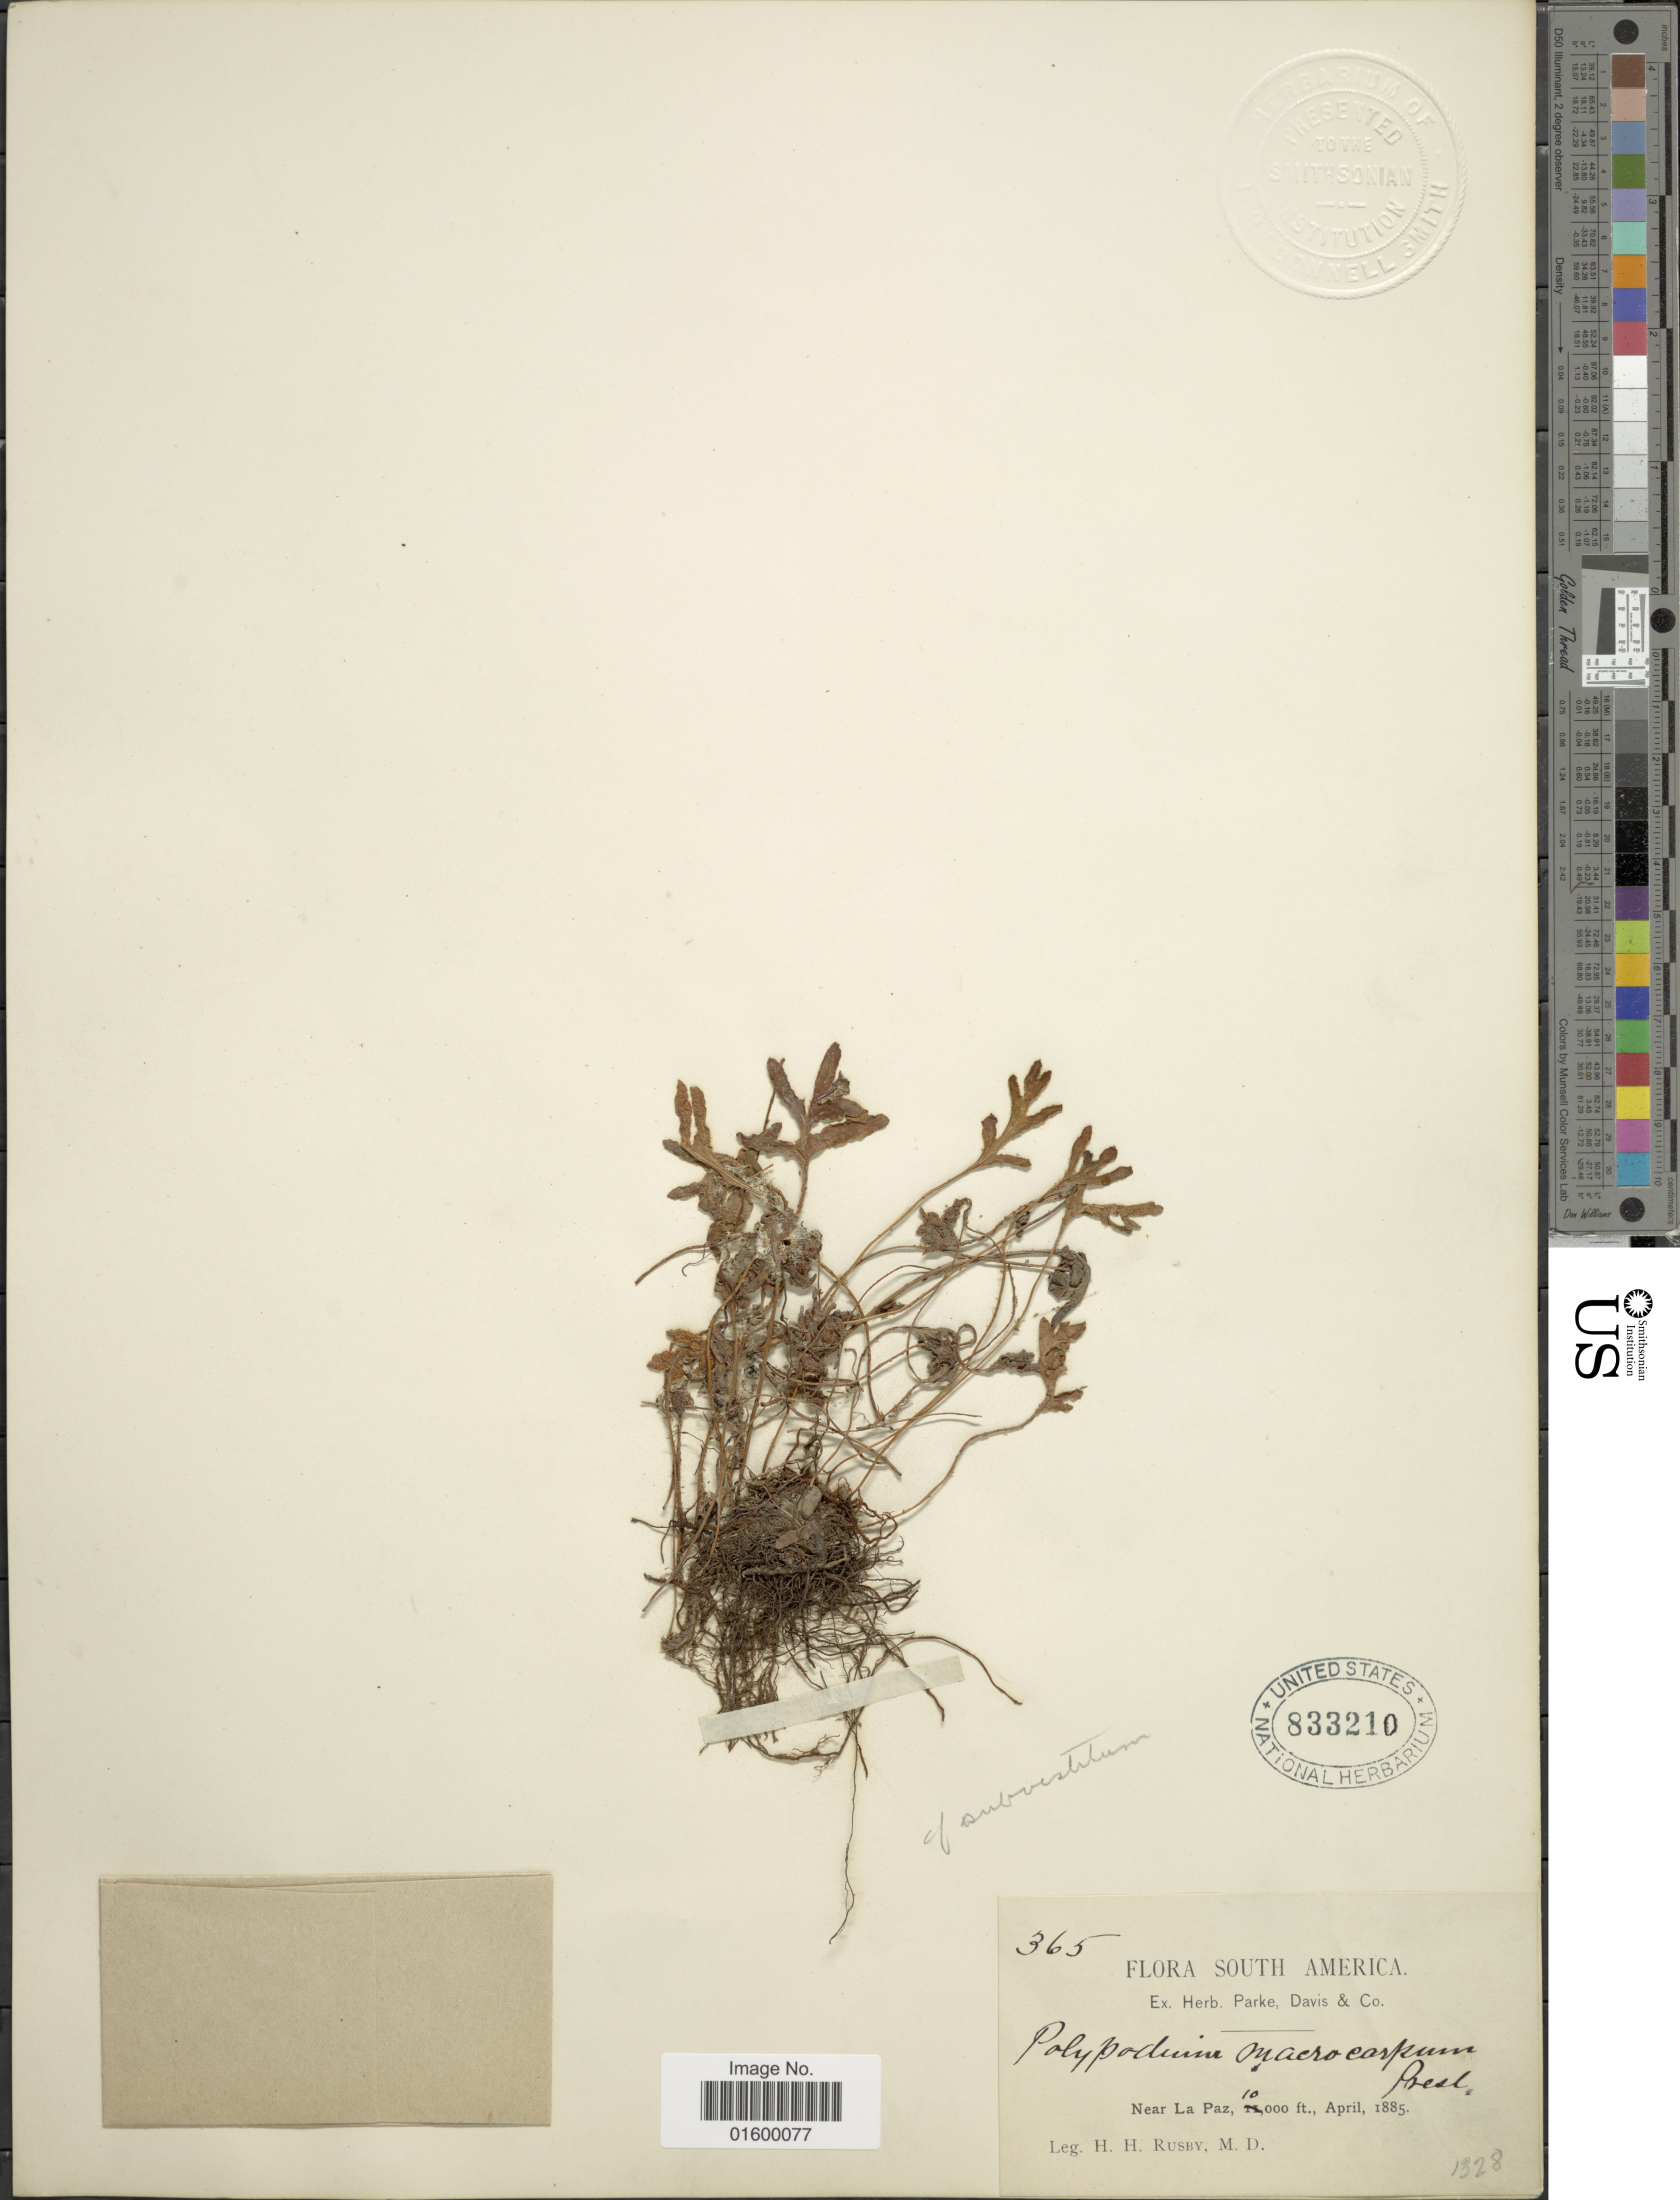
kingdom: Plantae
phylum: Tracheophyta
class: Polypodiopsida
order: Polypodiales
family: Polypodiaceae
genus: Pleopeltis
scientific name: Pleopeltis subvestita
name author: (Maxon) A.R. Sm.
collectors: H. H. Rusby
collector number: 365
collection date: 1885-04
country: Bolivia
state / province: La Paz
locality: Near La Paz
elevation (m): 3048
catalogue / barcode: US 833210